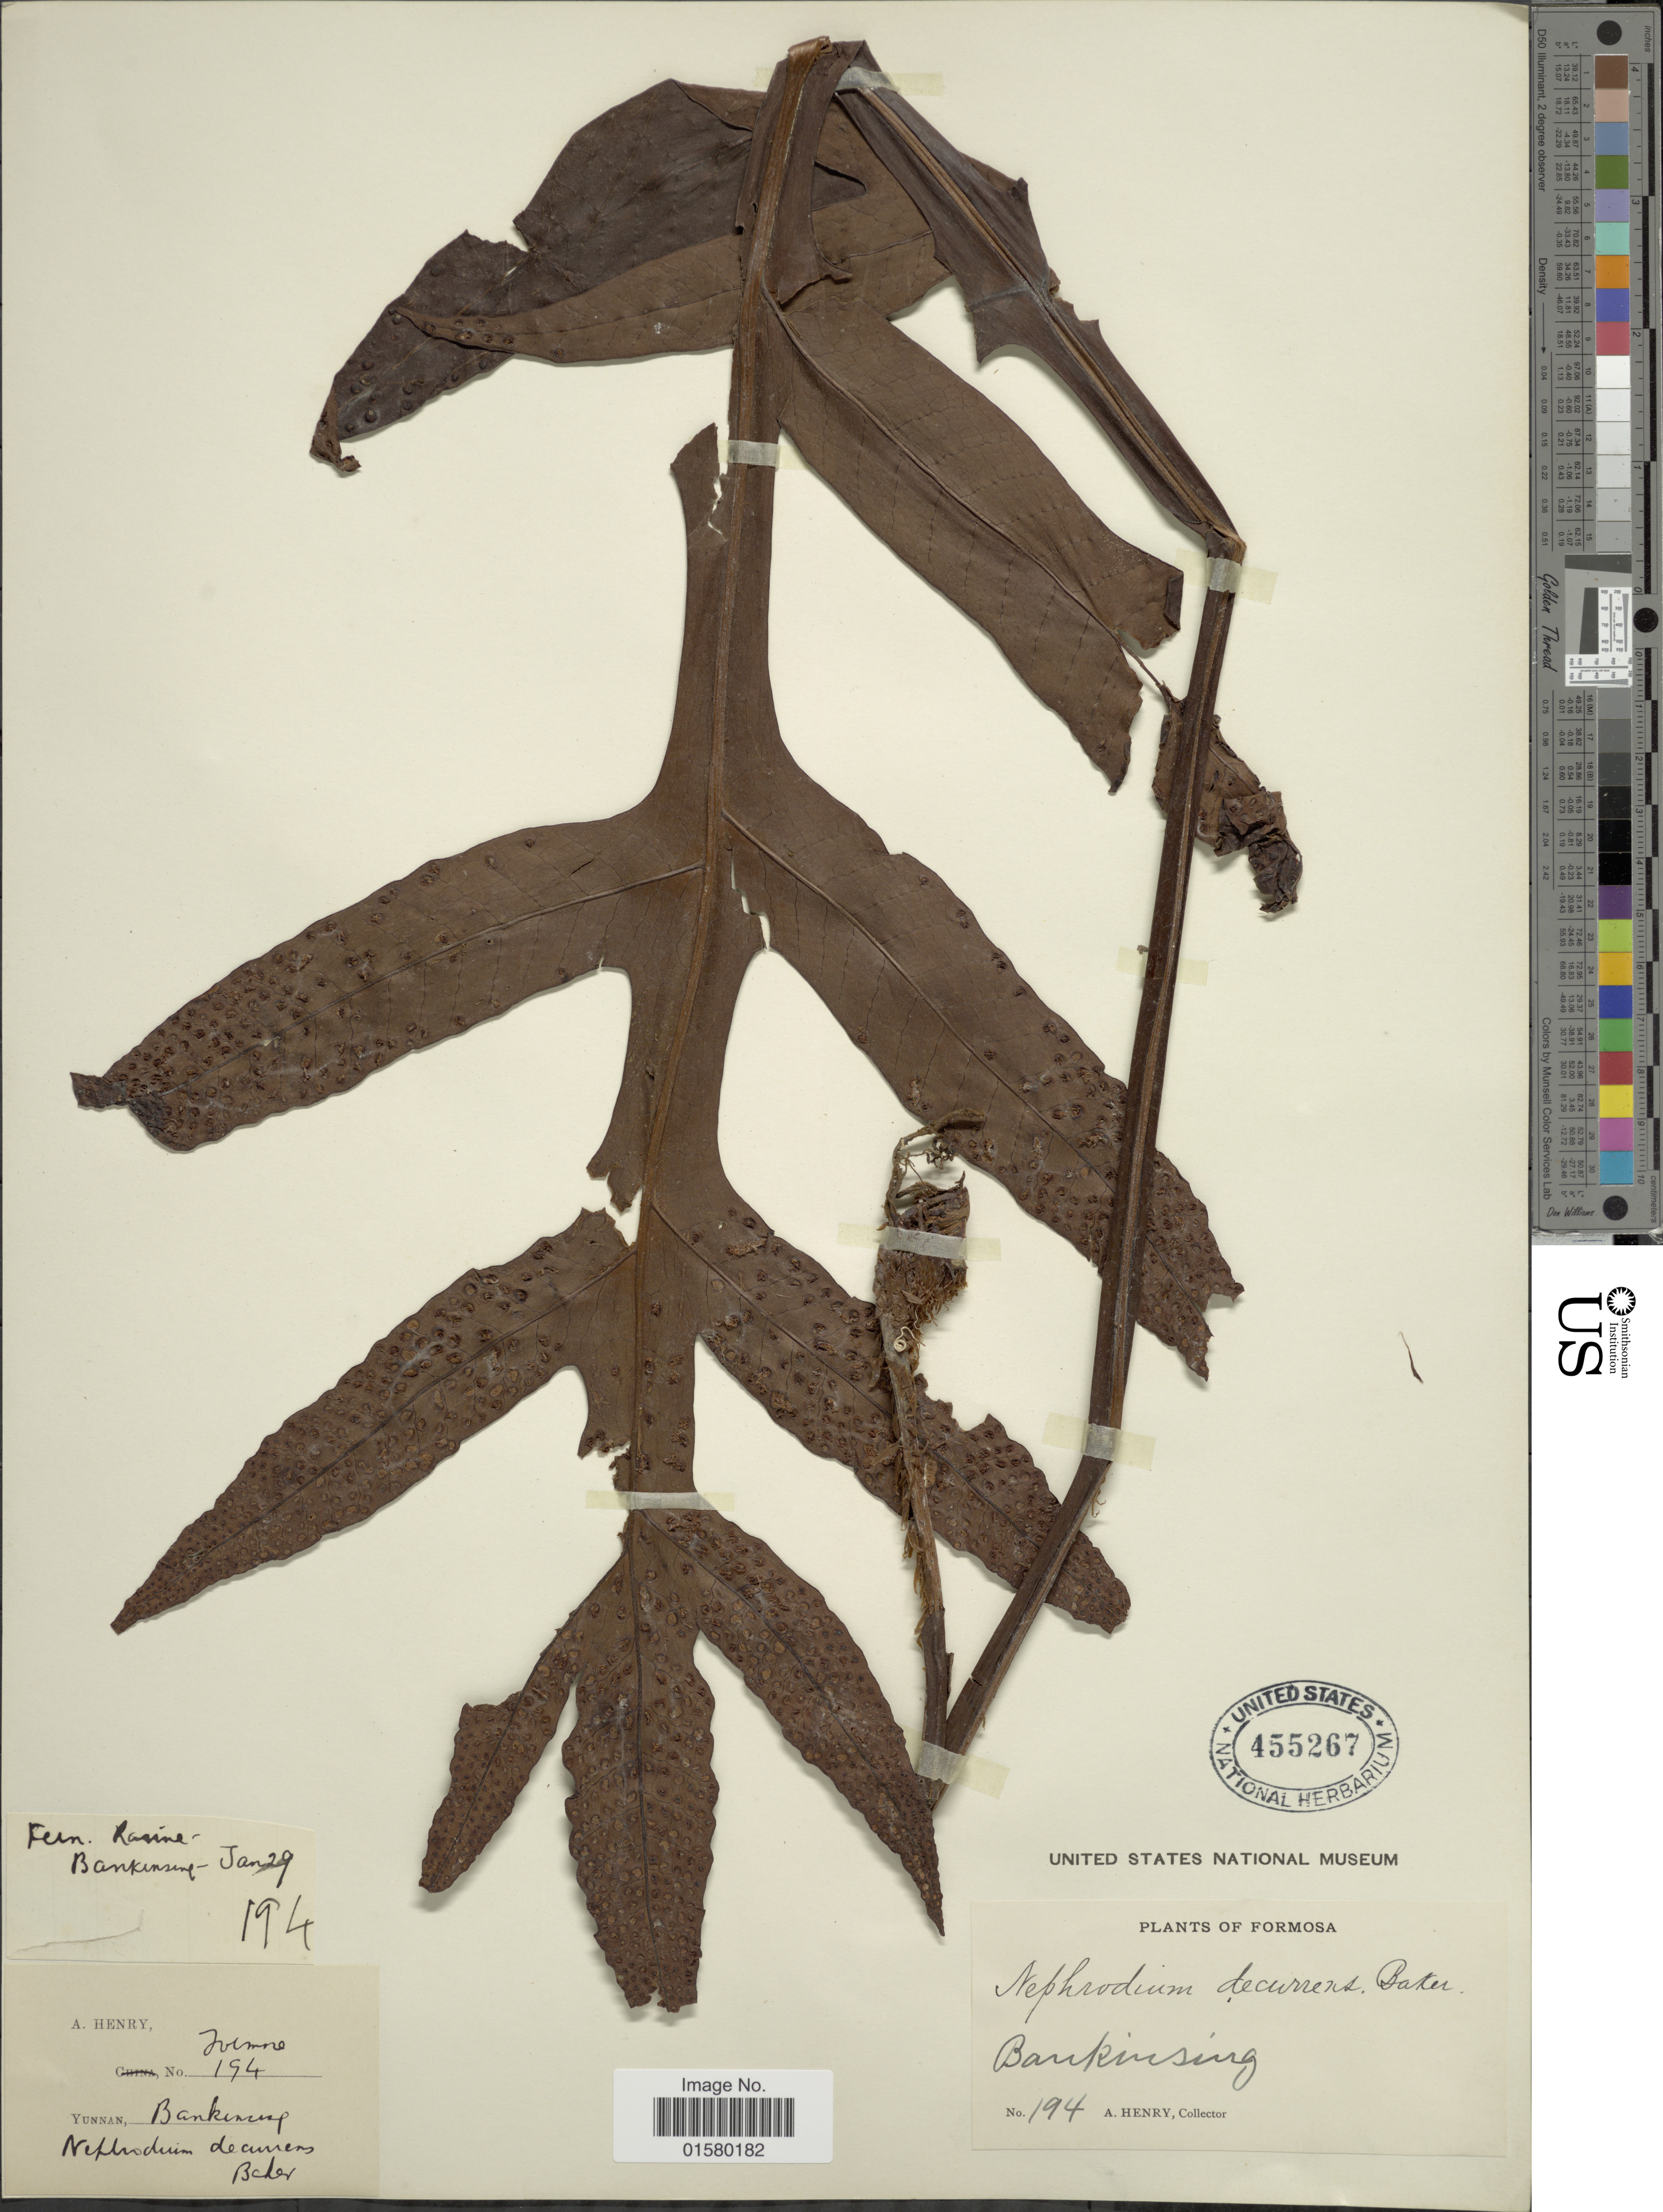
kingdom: Plantae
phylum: Tracheophyta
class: Polypodiopsida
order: Polypodiales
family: Tectariaceae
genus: Tectaria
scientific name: Tectaria decurrens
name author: (Presel.) Copel. in Elmer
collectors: A. Henry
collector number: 194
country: Taiwan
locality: Formosa, Yunnan, Bankinsing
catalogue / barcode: US 455267